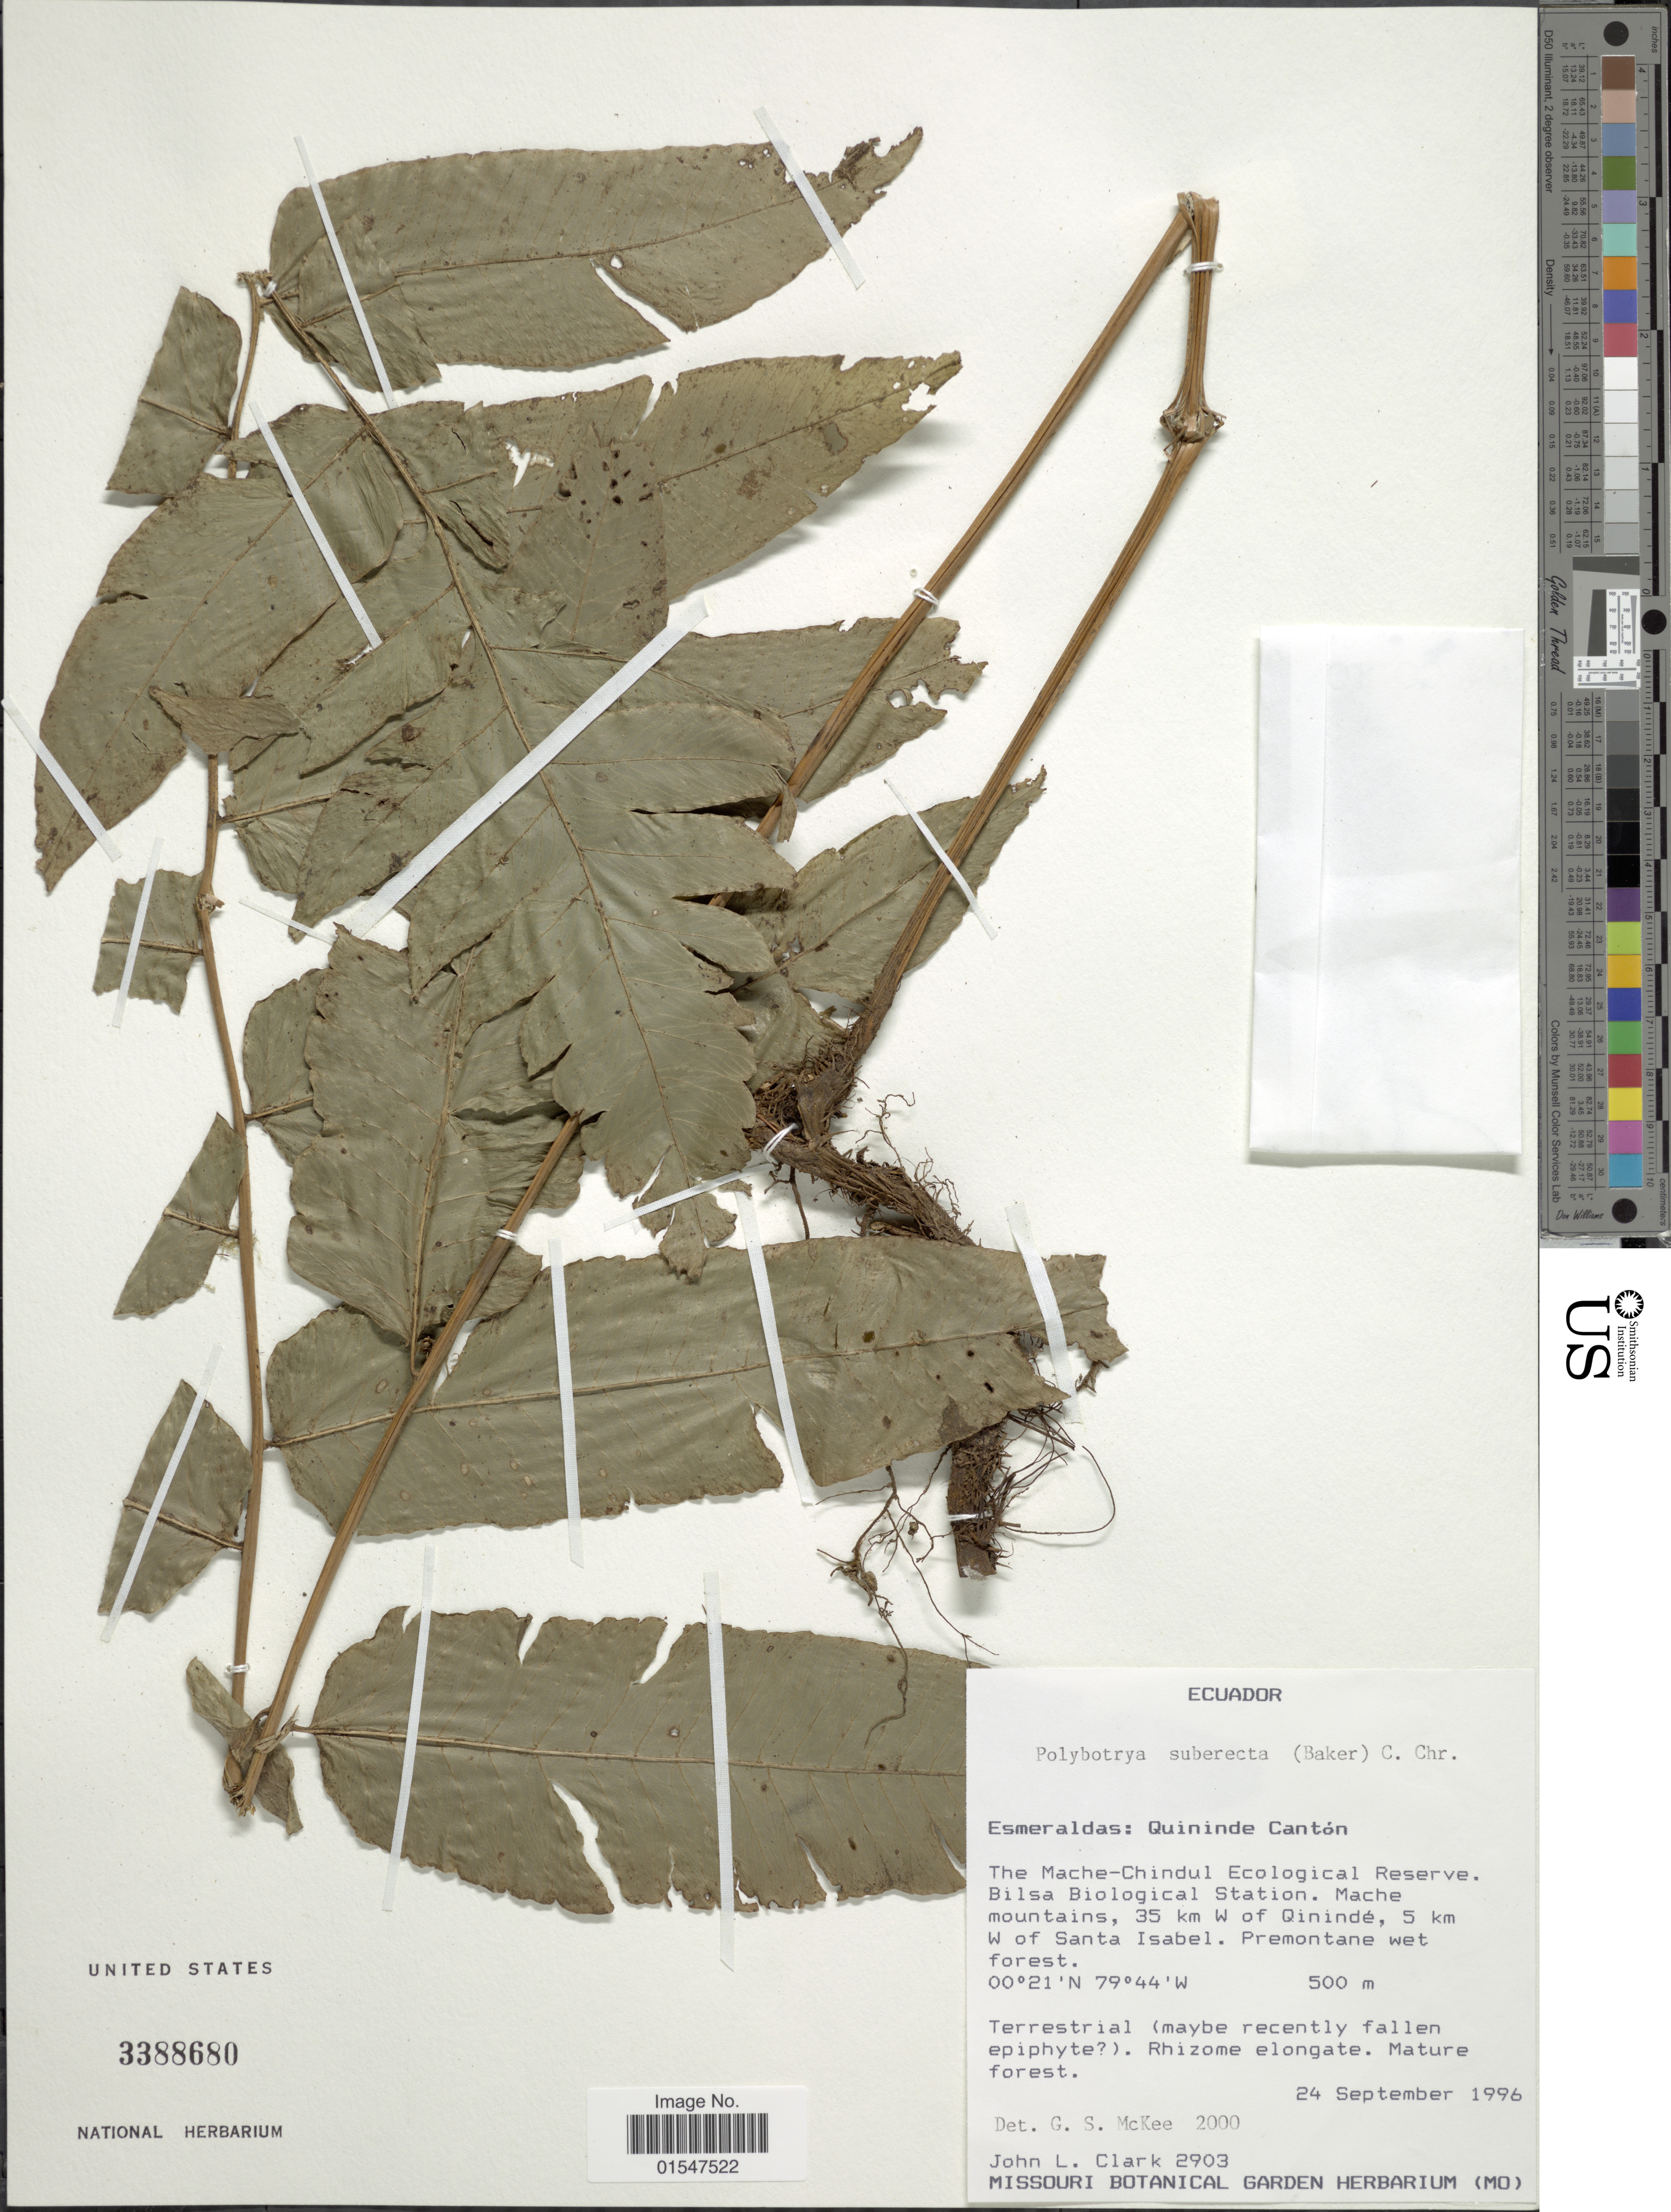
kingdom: Plantae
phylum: Tracheophyta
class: Polypodiopsida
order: Polypodiales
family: Dryopteridaceae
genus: Polybotrya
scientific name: Polybotrya suberecta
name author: (Baker) C. Chr.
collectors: J. L. Clark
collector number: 2903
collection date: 1996-09-24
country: Ecuador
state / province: Esmeraldas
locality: Quininde Cantón, The Mache- Chindul Ecological Reserve. Bilsa Biological Station. Mache mountains, 35 km W of Qinindé, 5 km W of Santa Isabel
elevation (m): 500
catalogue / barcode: US 3388680